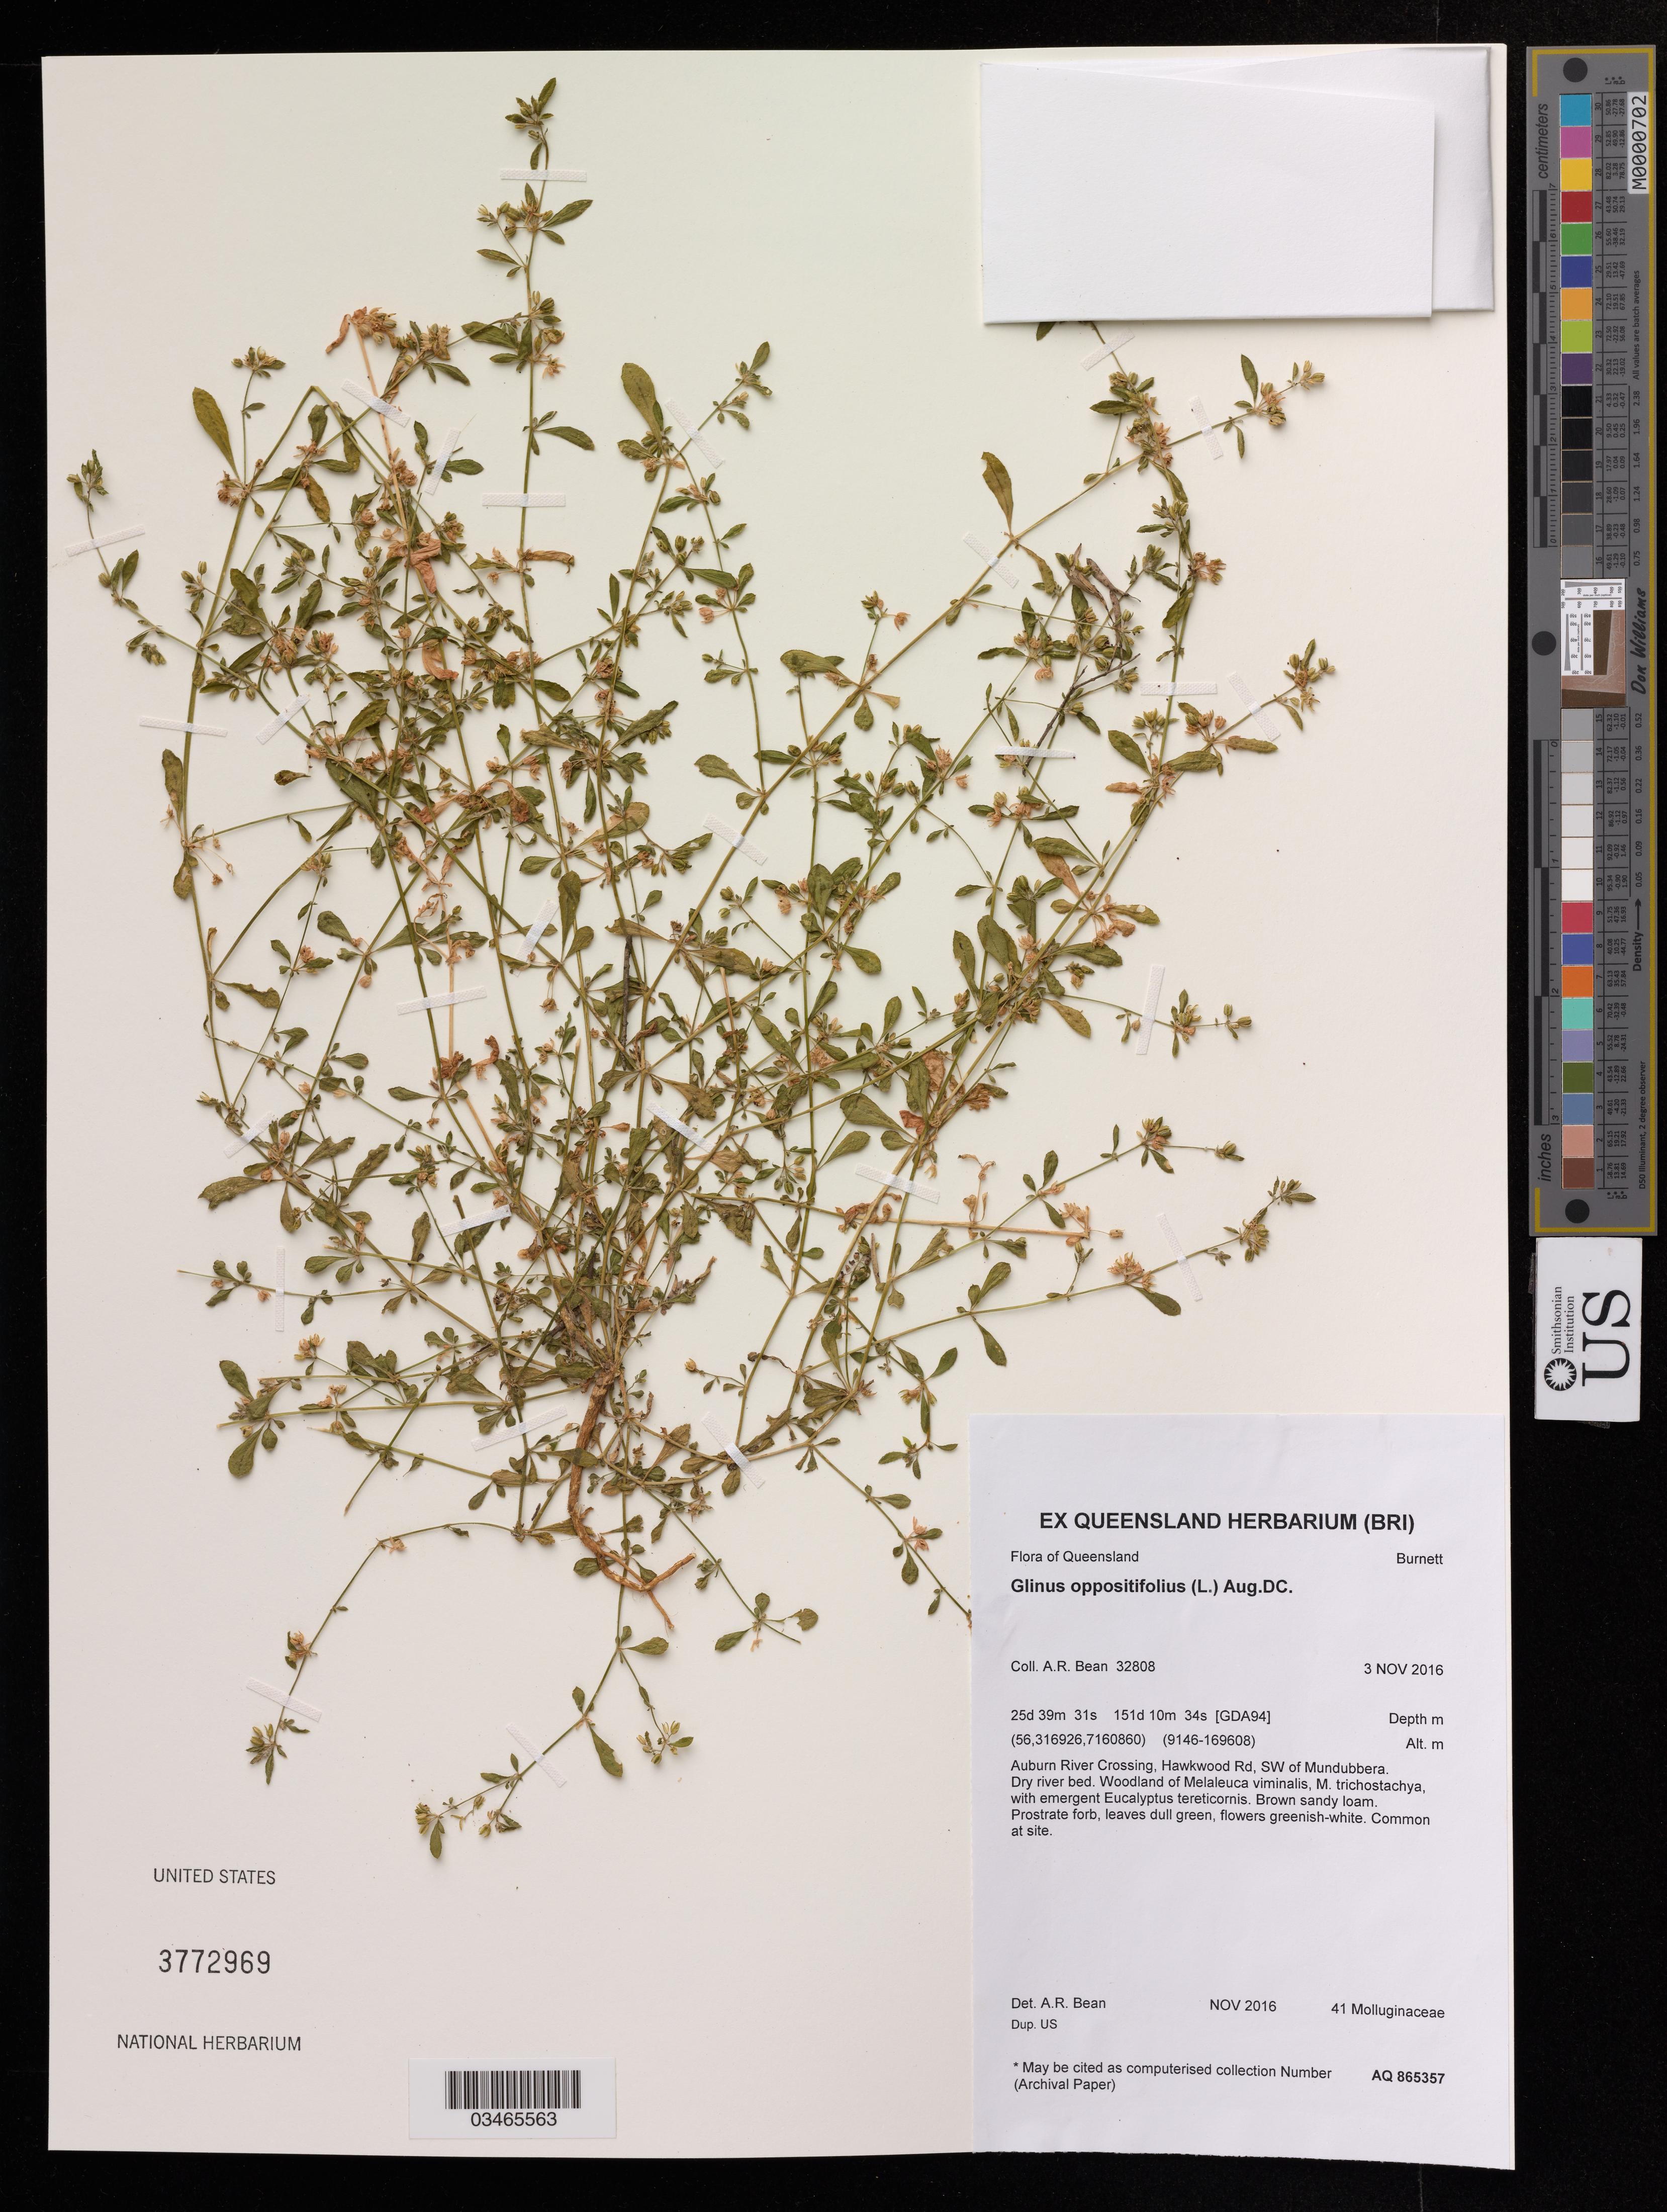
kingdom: Plantae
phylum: Tracheophyta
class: Magnoliopsida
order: Caryophyllales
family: Molluginaceae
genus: Glinus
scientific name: Glinus oppositifolius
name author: (L.) Aug. DC.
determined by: Bean, A. R.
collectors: A. R. Bean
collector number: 32808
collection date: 2016-11-03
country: Australia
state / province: Queensland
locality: Auburn RIver Crossing, Hawkwood Rd. SW of Mundubbera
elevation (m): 9146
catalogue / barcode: US 3772969